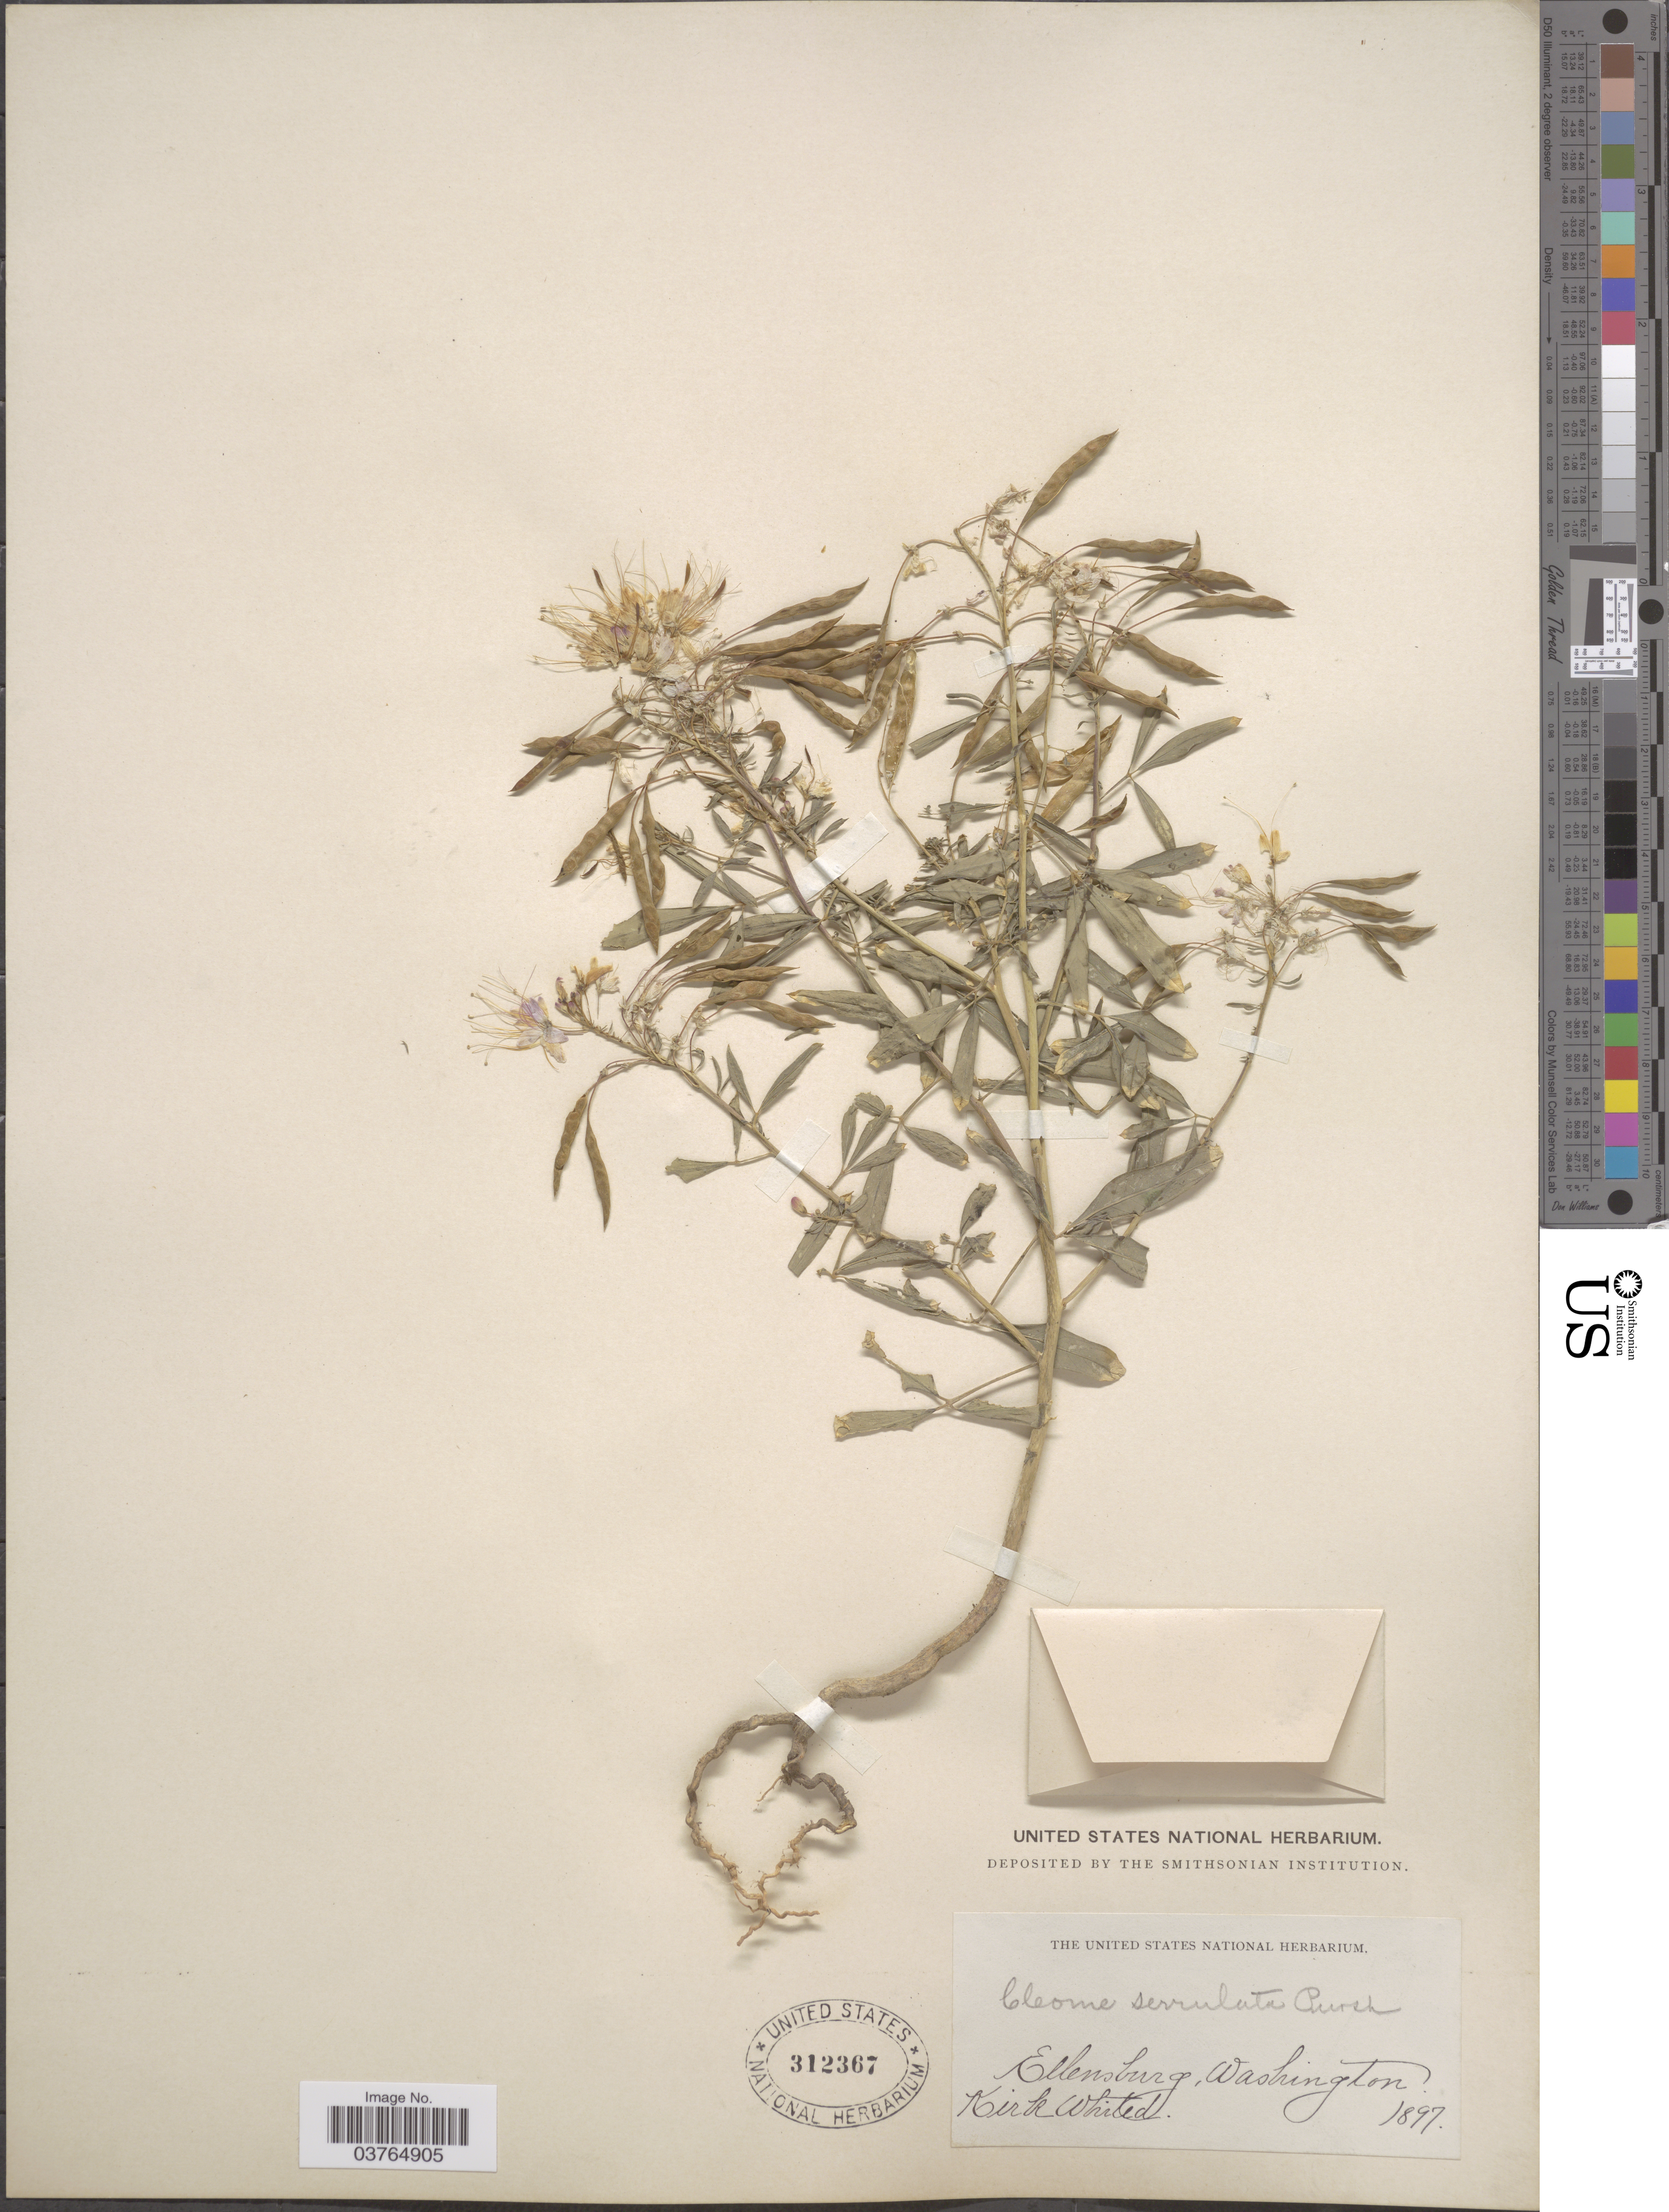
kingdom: Plantae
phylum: Tracheophyta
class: Magnoliopsida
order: Brassicales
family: Cleomaceae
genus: Cleomella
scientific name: Cleomella serrulata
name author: (Pursh) Roalson & J.C. Hall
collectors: K. Whited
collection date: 1897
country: United States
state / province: Washington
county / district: Kittitas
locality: Ellensburg.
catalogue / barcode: US 312367